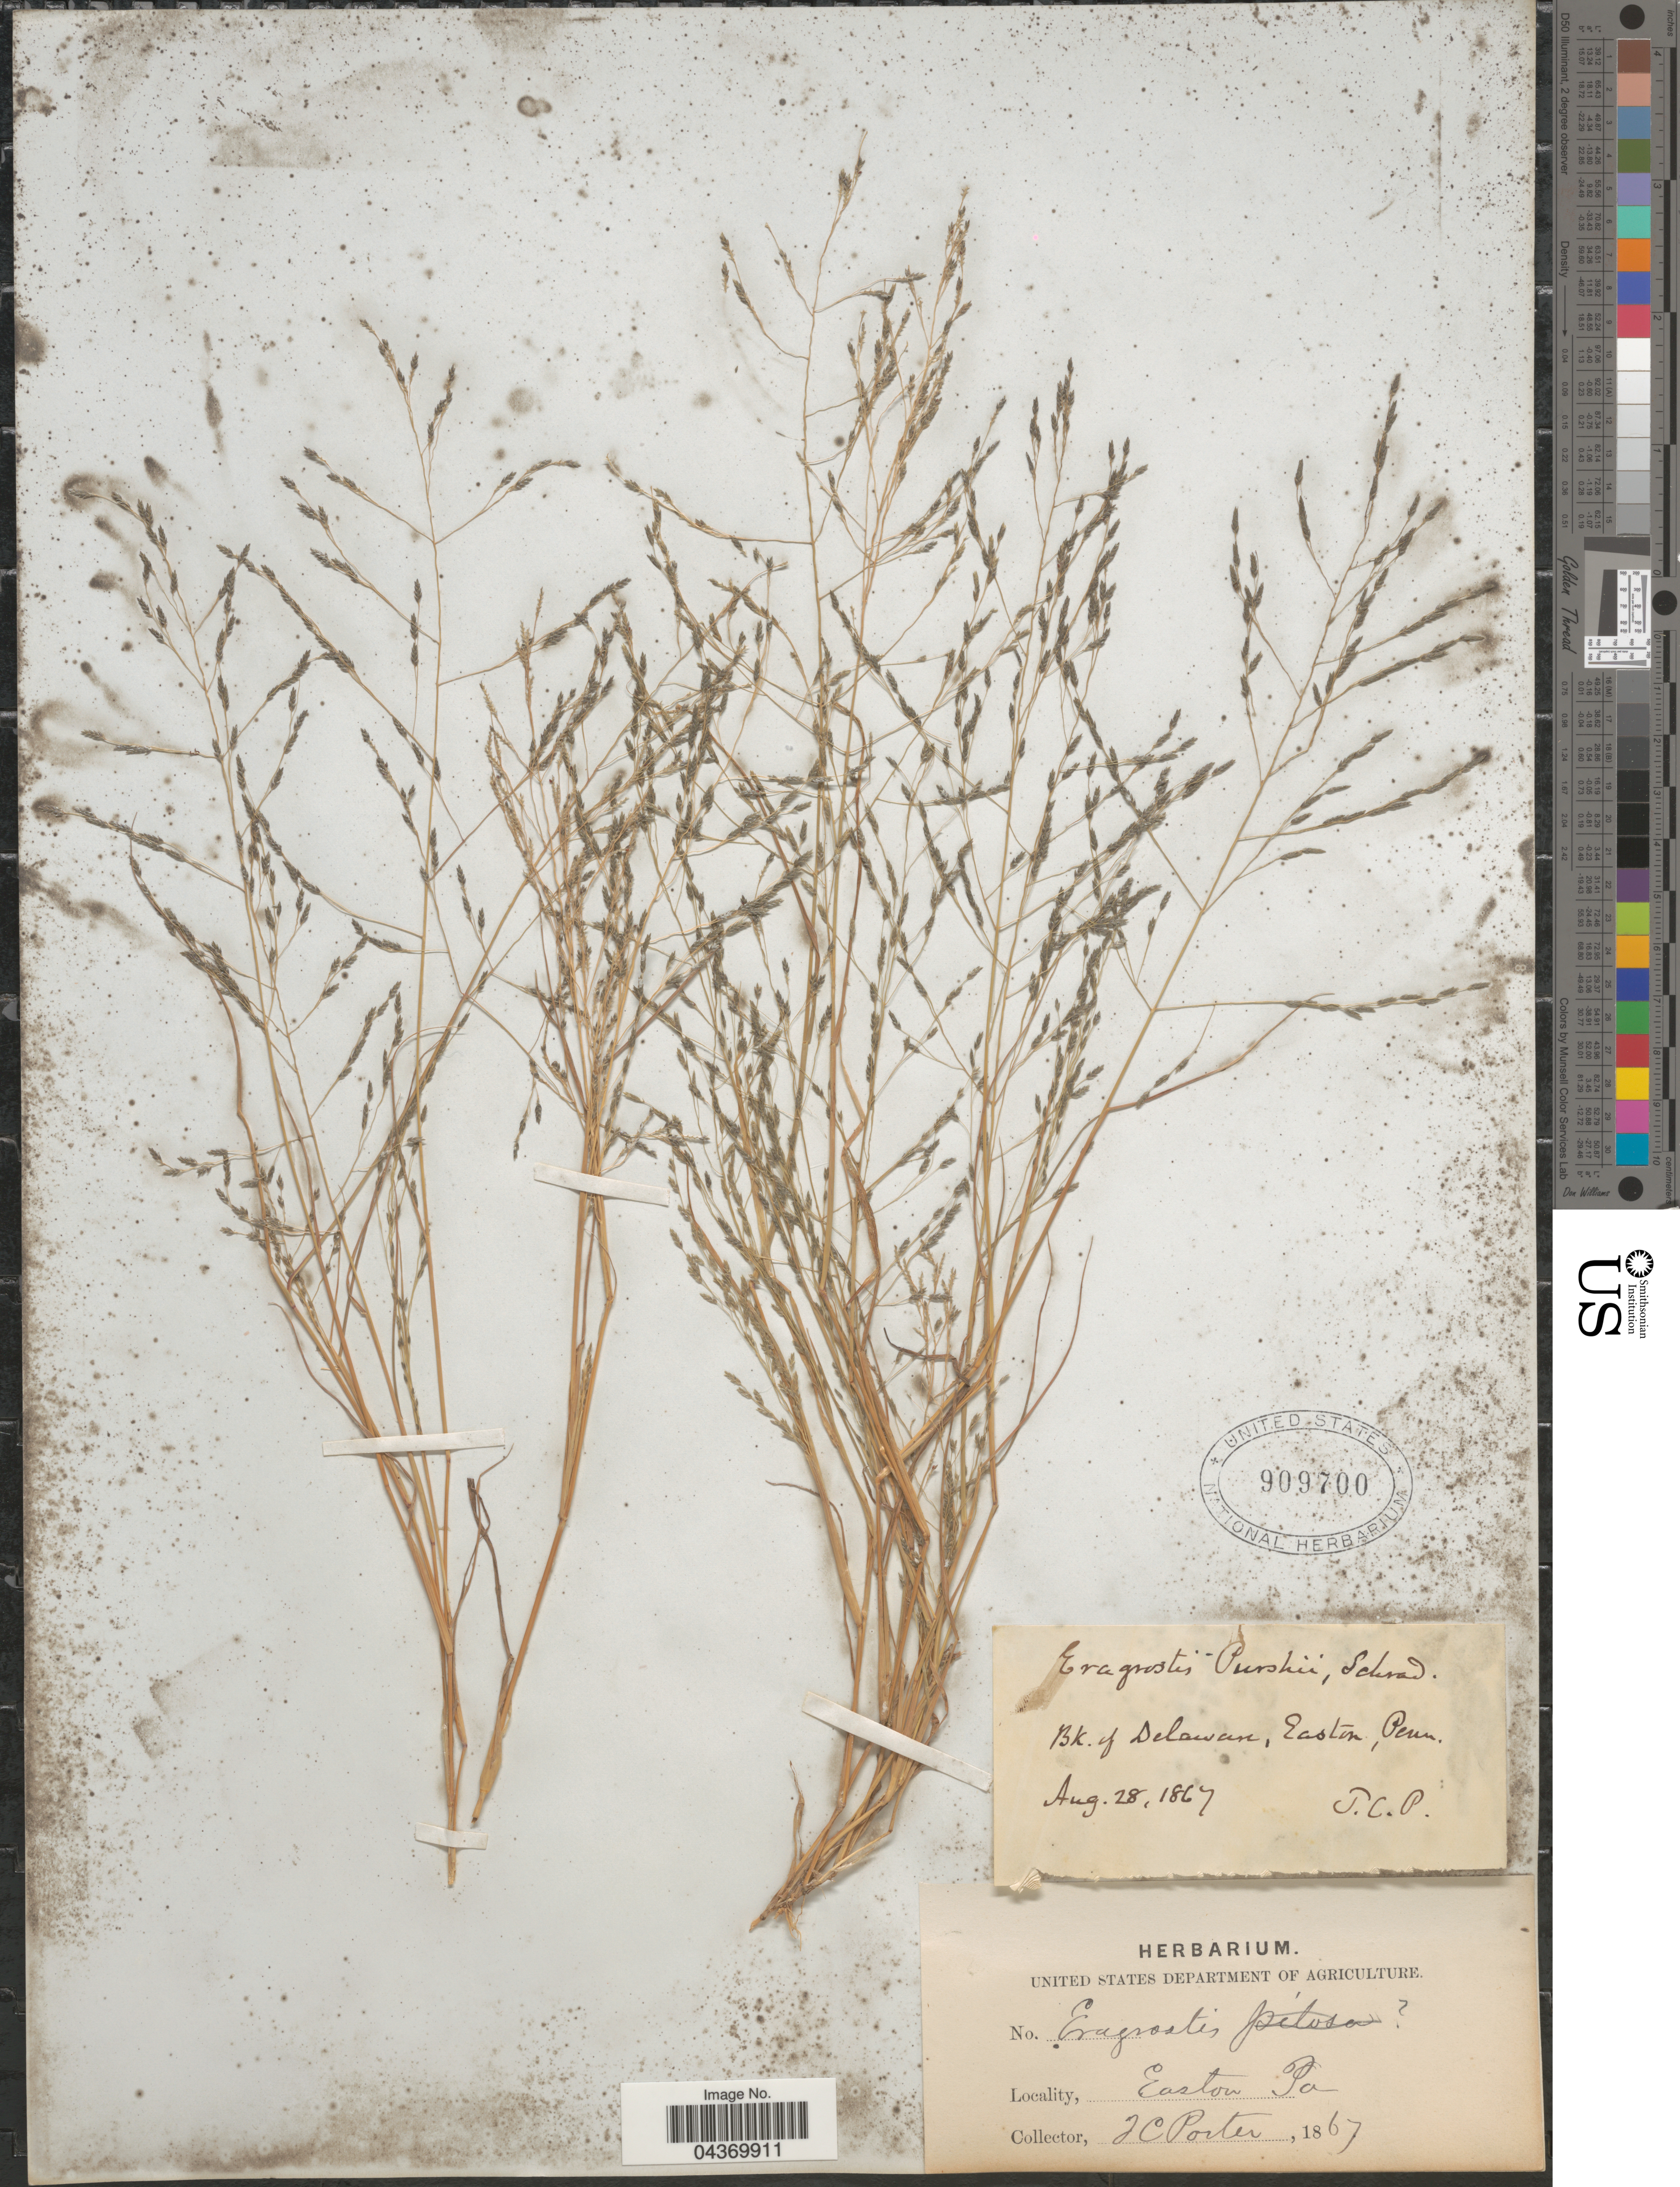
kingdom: Plantae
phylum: Tracheophyta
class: Liliopsida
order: Poales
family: Poaceae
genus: Eragrostis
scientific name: Eragrostis pectinacea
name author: (Michx.) Nees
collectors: T. Porter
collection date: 1867-08-28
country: United States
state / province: Pennsylvania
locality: Bk. of Delaware, Easton.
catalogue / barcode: US 909700